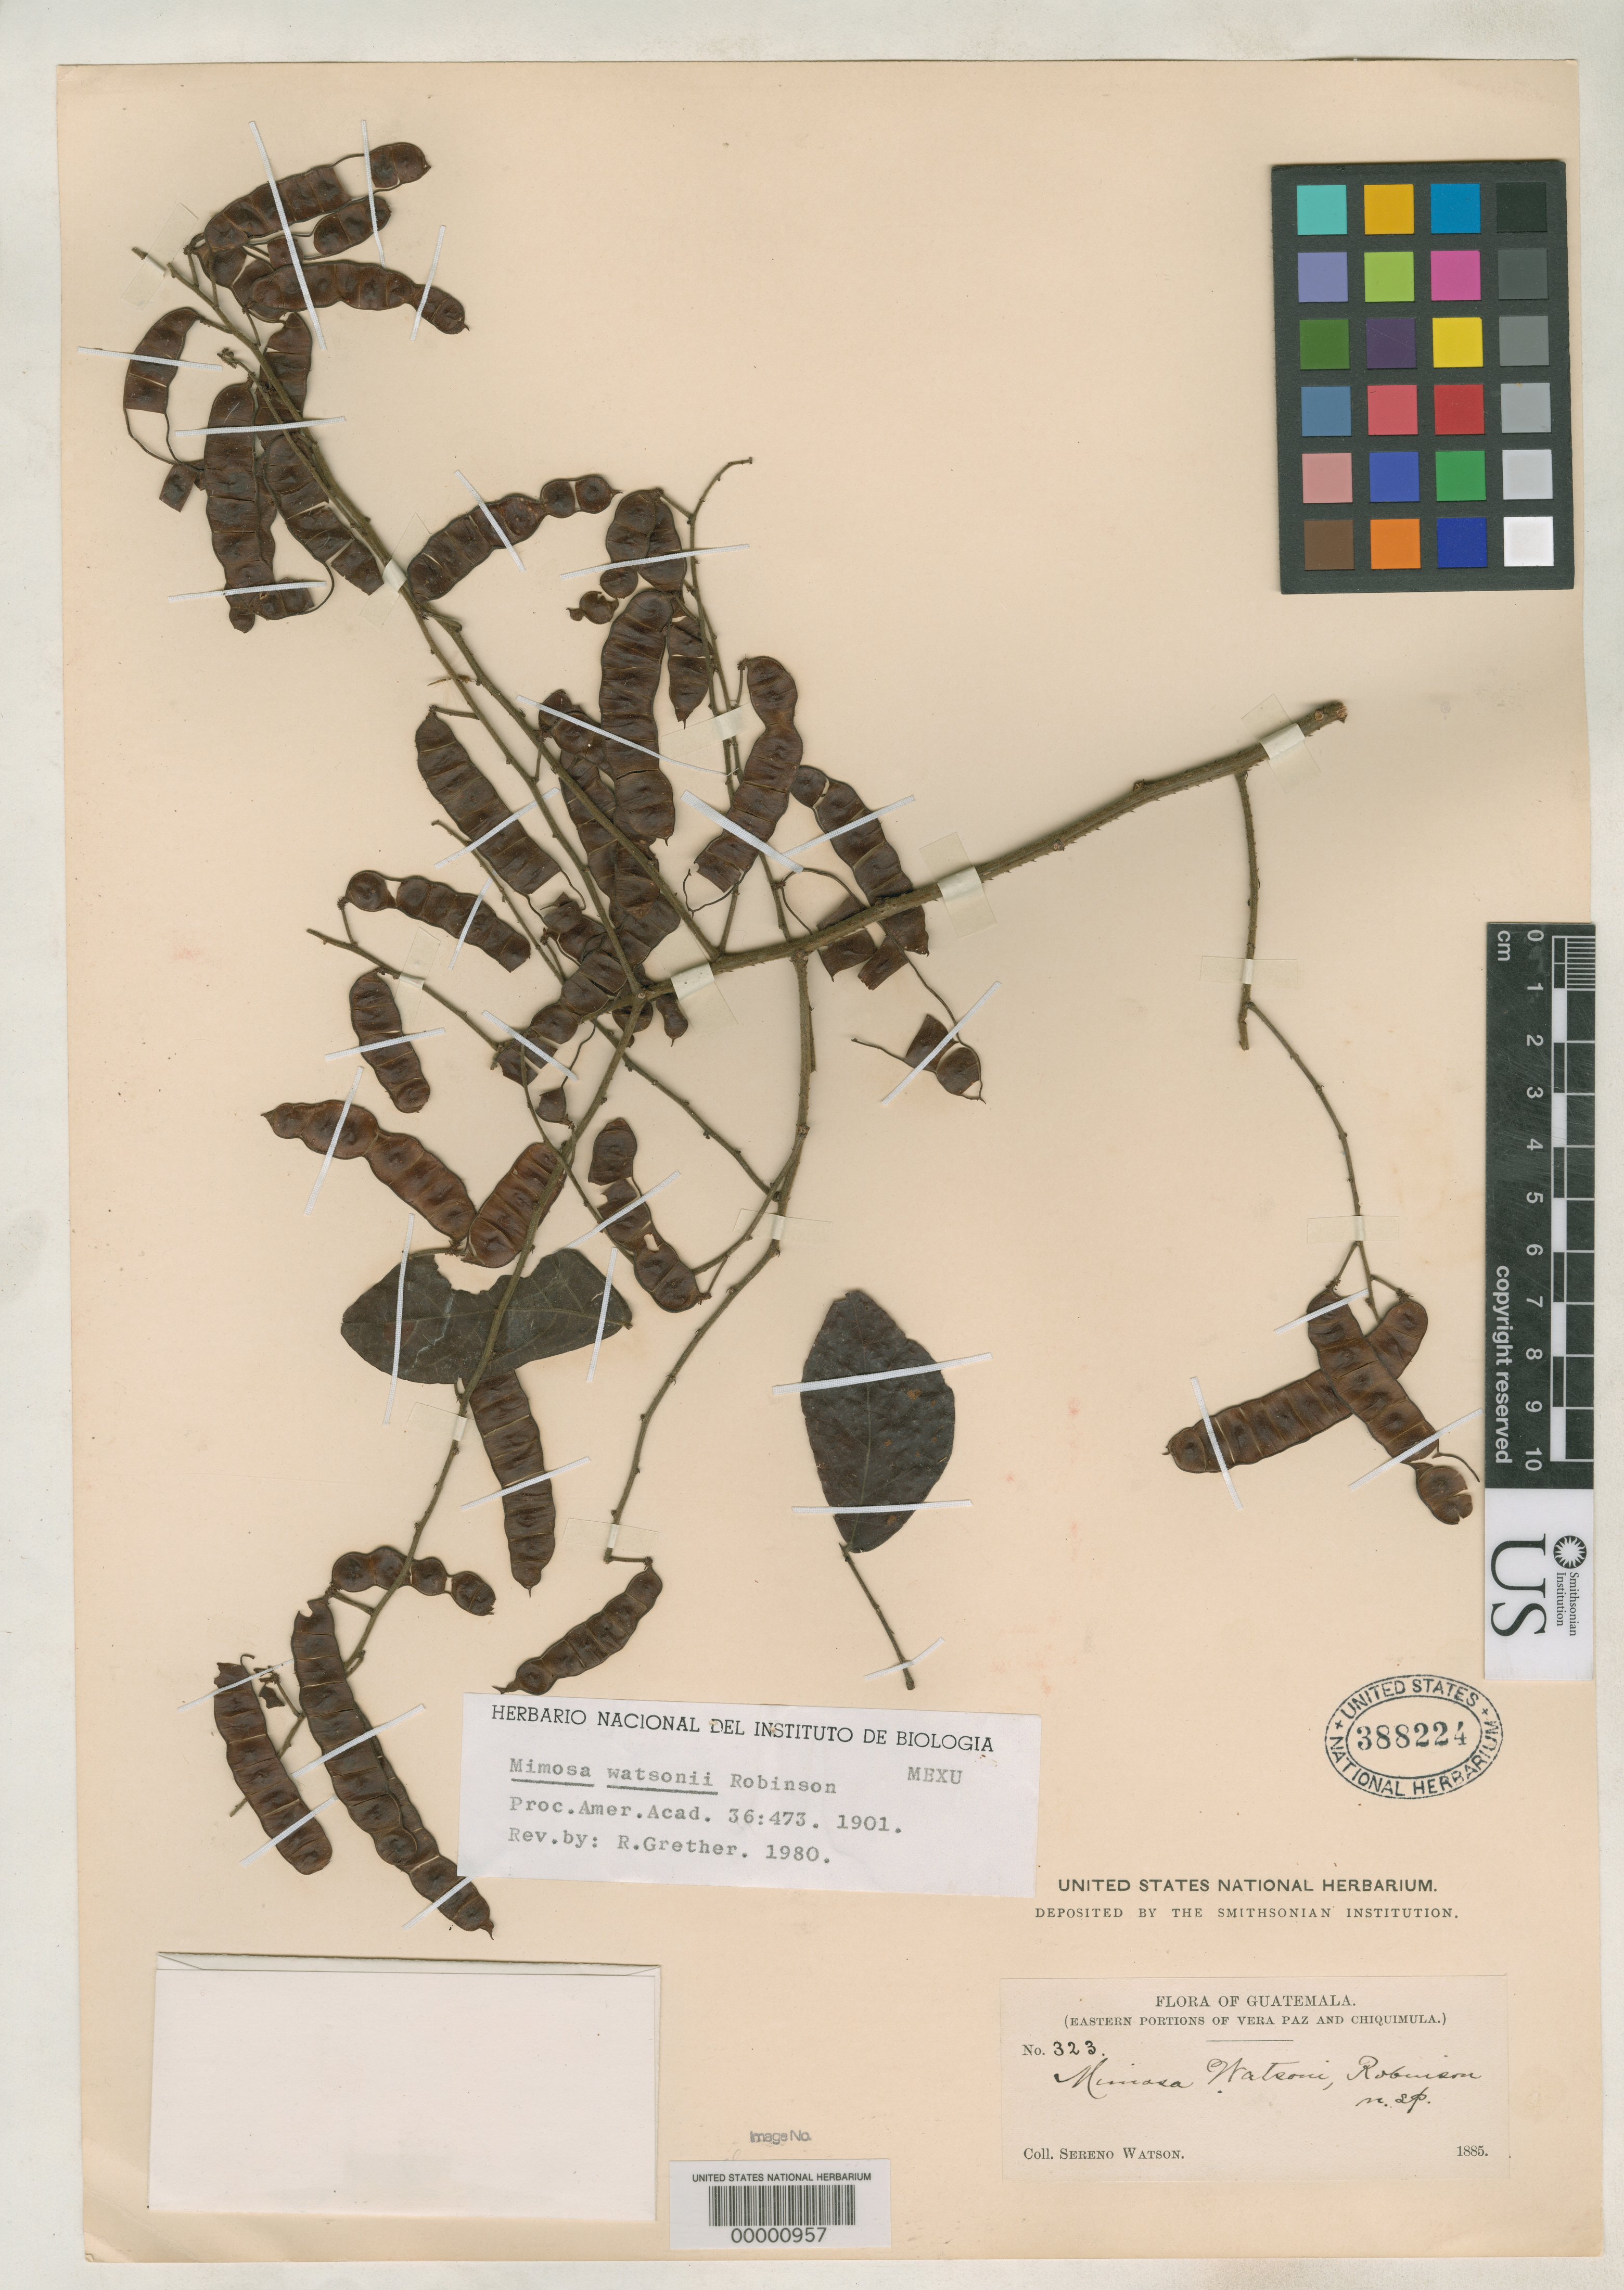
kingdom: Plantae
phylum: Tracheophyta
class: Magnoliopsida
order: Fabales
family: Fabaceae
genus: Mimosa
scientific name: Mimosa watsonii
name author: B.L. Rob.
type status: Isosyntype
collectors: S. Watson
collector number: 323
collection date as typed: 1885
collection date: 1885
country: Guatemala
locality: Vera Paz and Chiquimula.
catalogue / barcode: US 388224